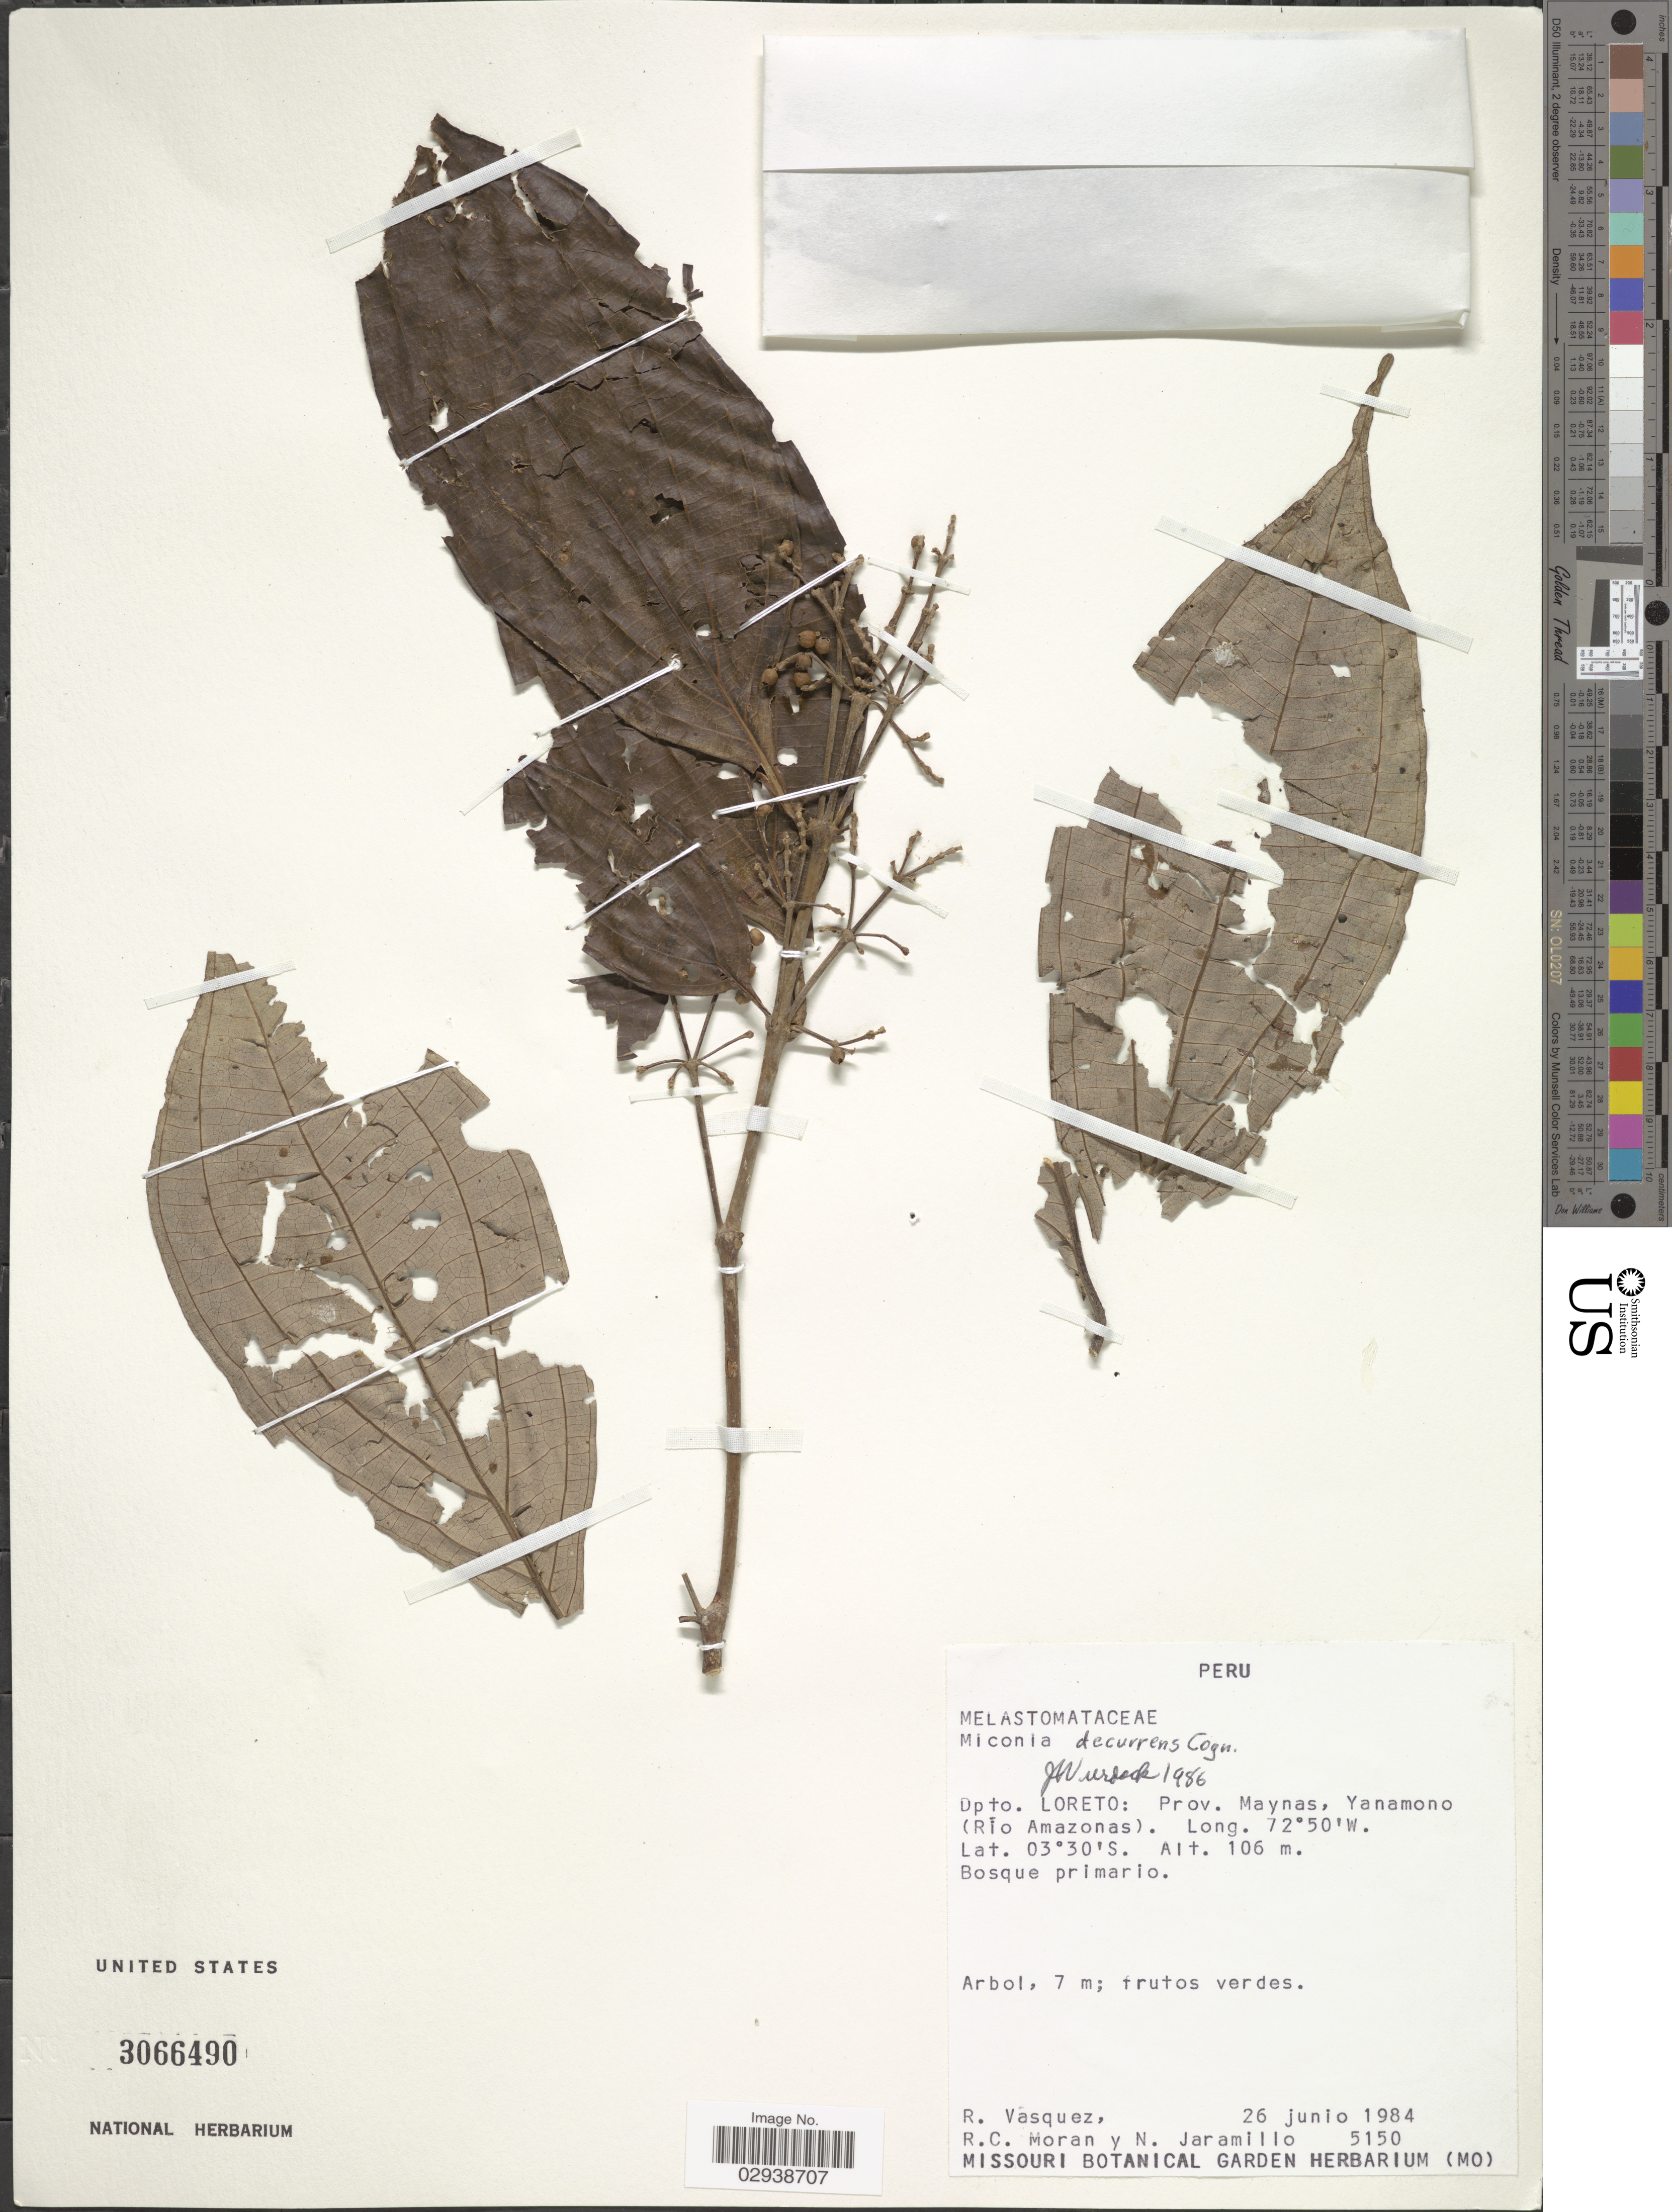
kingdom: Plantae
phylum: Tracheophyta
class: Magnoliopsida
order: Myrtales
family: Melastomataceae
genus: Miconia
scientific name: Miconia decurrens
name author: Cogn.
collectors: R. Vasquez, R. C. Moran & N. Jaramillo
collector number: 5150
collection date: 1984-06-26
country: Peru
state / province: Loreto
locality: Dpto. Loreto: Prov. Maynas, Yanamono (Rio Amazonas).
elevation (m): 106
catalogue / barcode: US 3066490